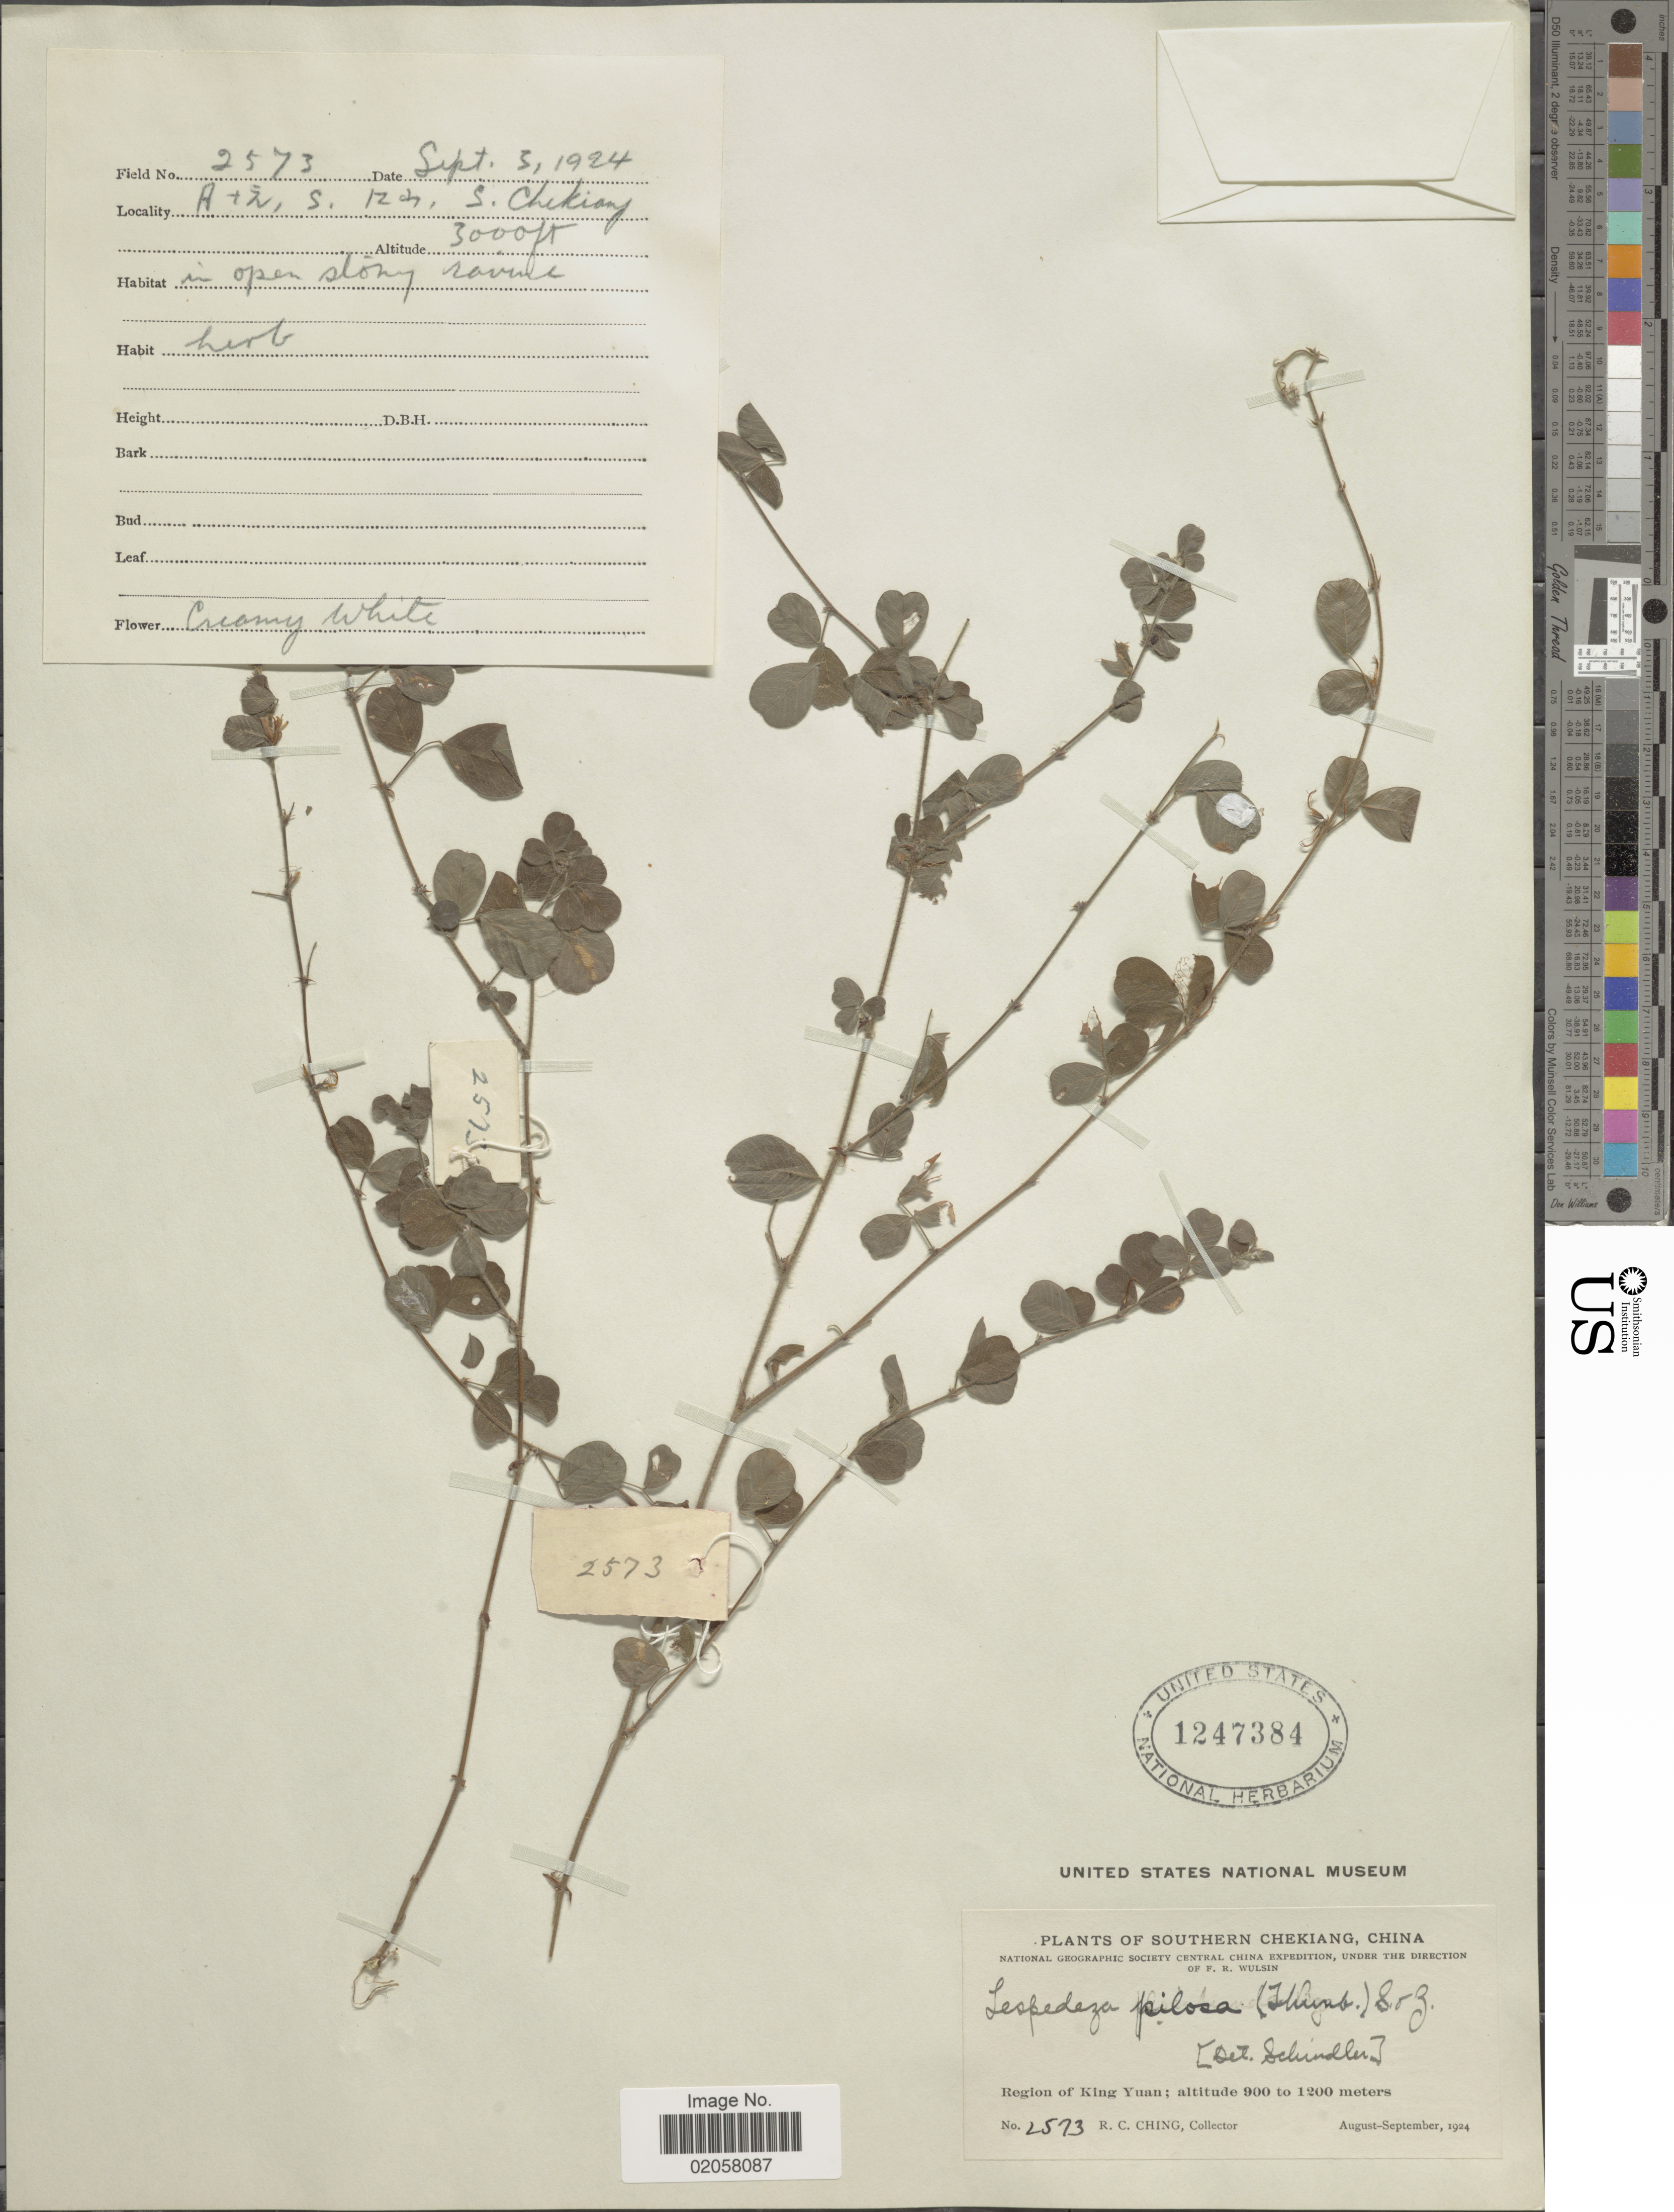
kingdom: Plantae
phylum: Tracheophyta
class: Magnoliopsida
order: Fabales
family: Fabaceae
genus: Lespedeza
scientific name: Lespedeza pilosa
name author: (Thunb.) Siebold & Zucc.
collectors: R. C. Ching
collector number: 2573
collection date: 1924-08/1924-09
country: China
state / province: Zhejiang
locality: Southern Chekiang, Region of King Yuan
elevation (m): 900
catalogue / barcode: US 1247384